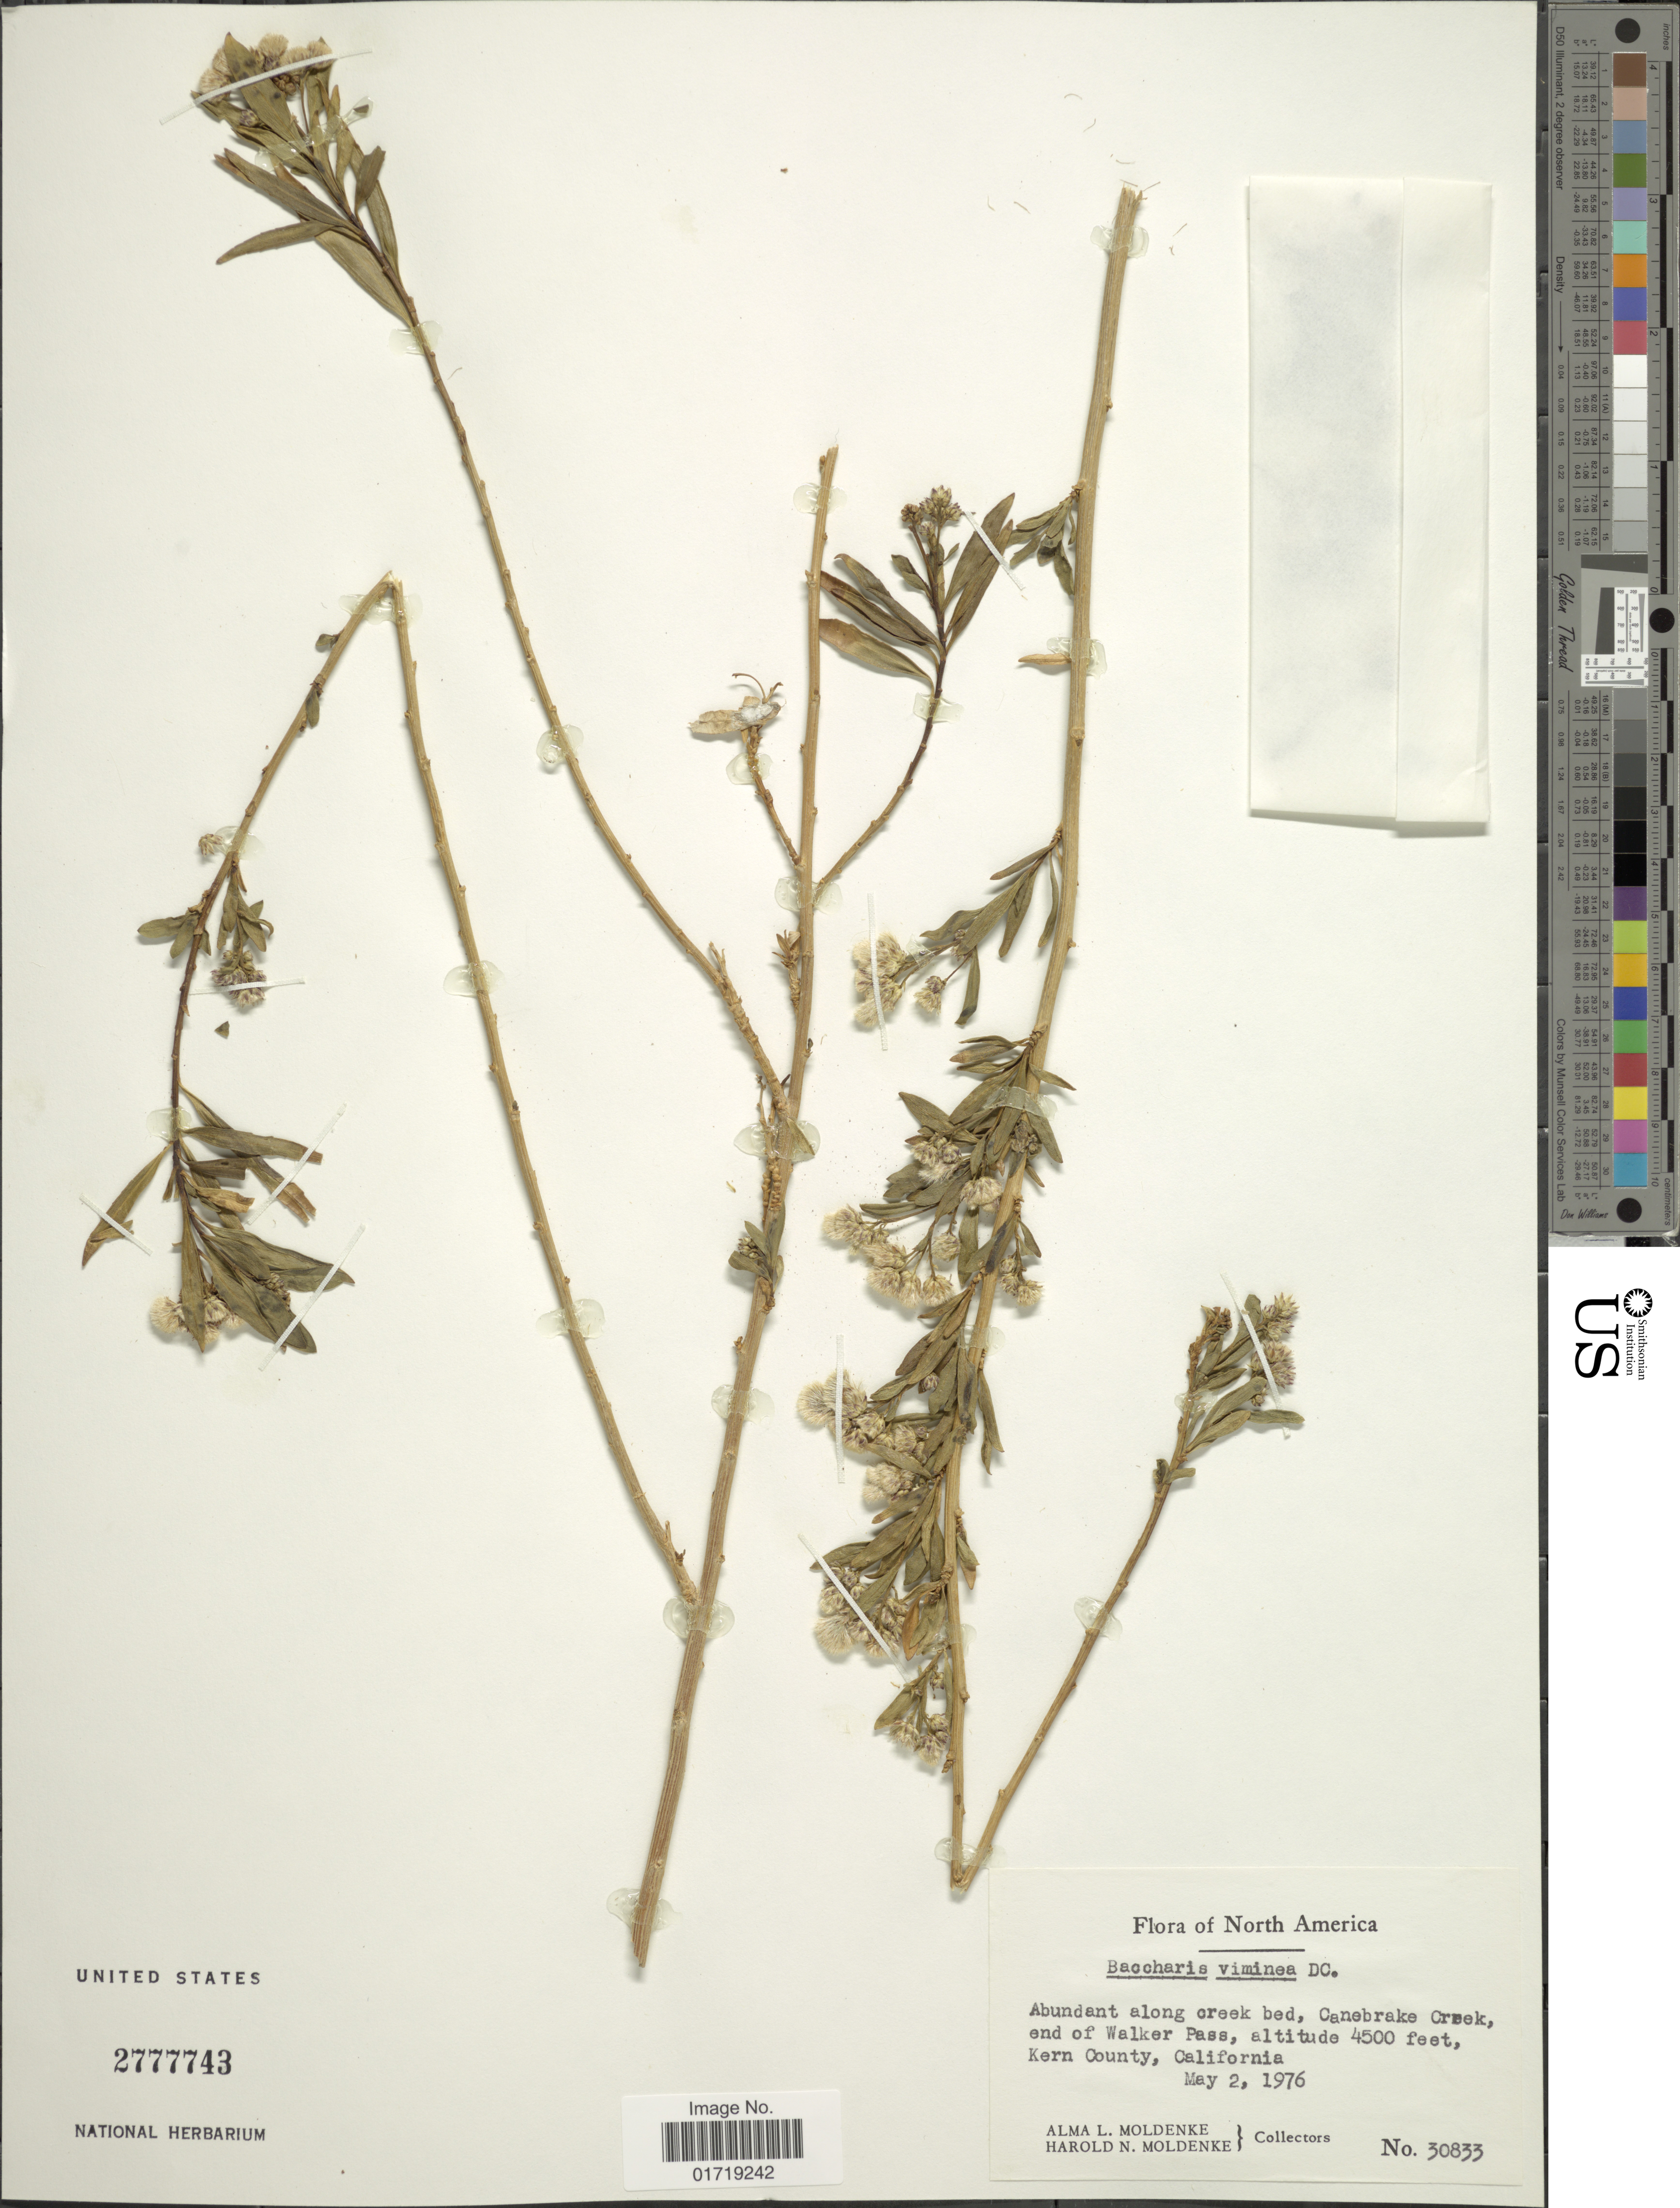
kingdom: Plantae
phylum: Tracheophyta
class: Magnoliopsida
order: Asterales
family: Asteraceae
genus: Baccharis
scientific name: Baccharis viminea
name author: DC.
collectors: A. L. Moldenke & H. N. Moldenke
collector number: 30833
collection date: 1976-05-02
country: United States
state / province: California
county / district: Kern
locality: Abundant along creek bed, Canebrake CReek, end of Walker Pass, Kern County, California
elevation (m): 1372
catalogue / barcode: US 2777743